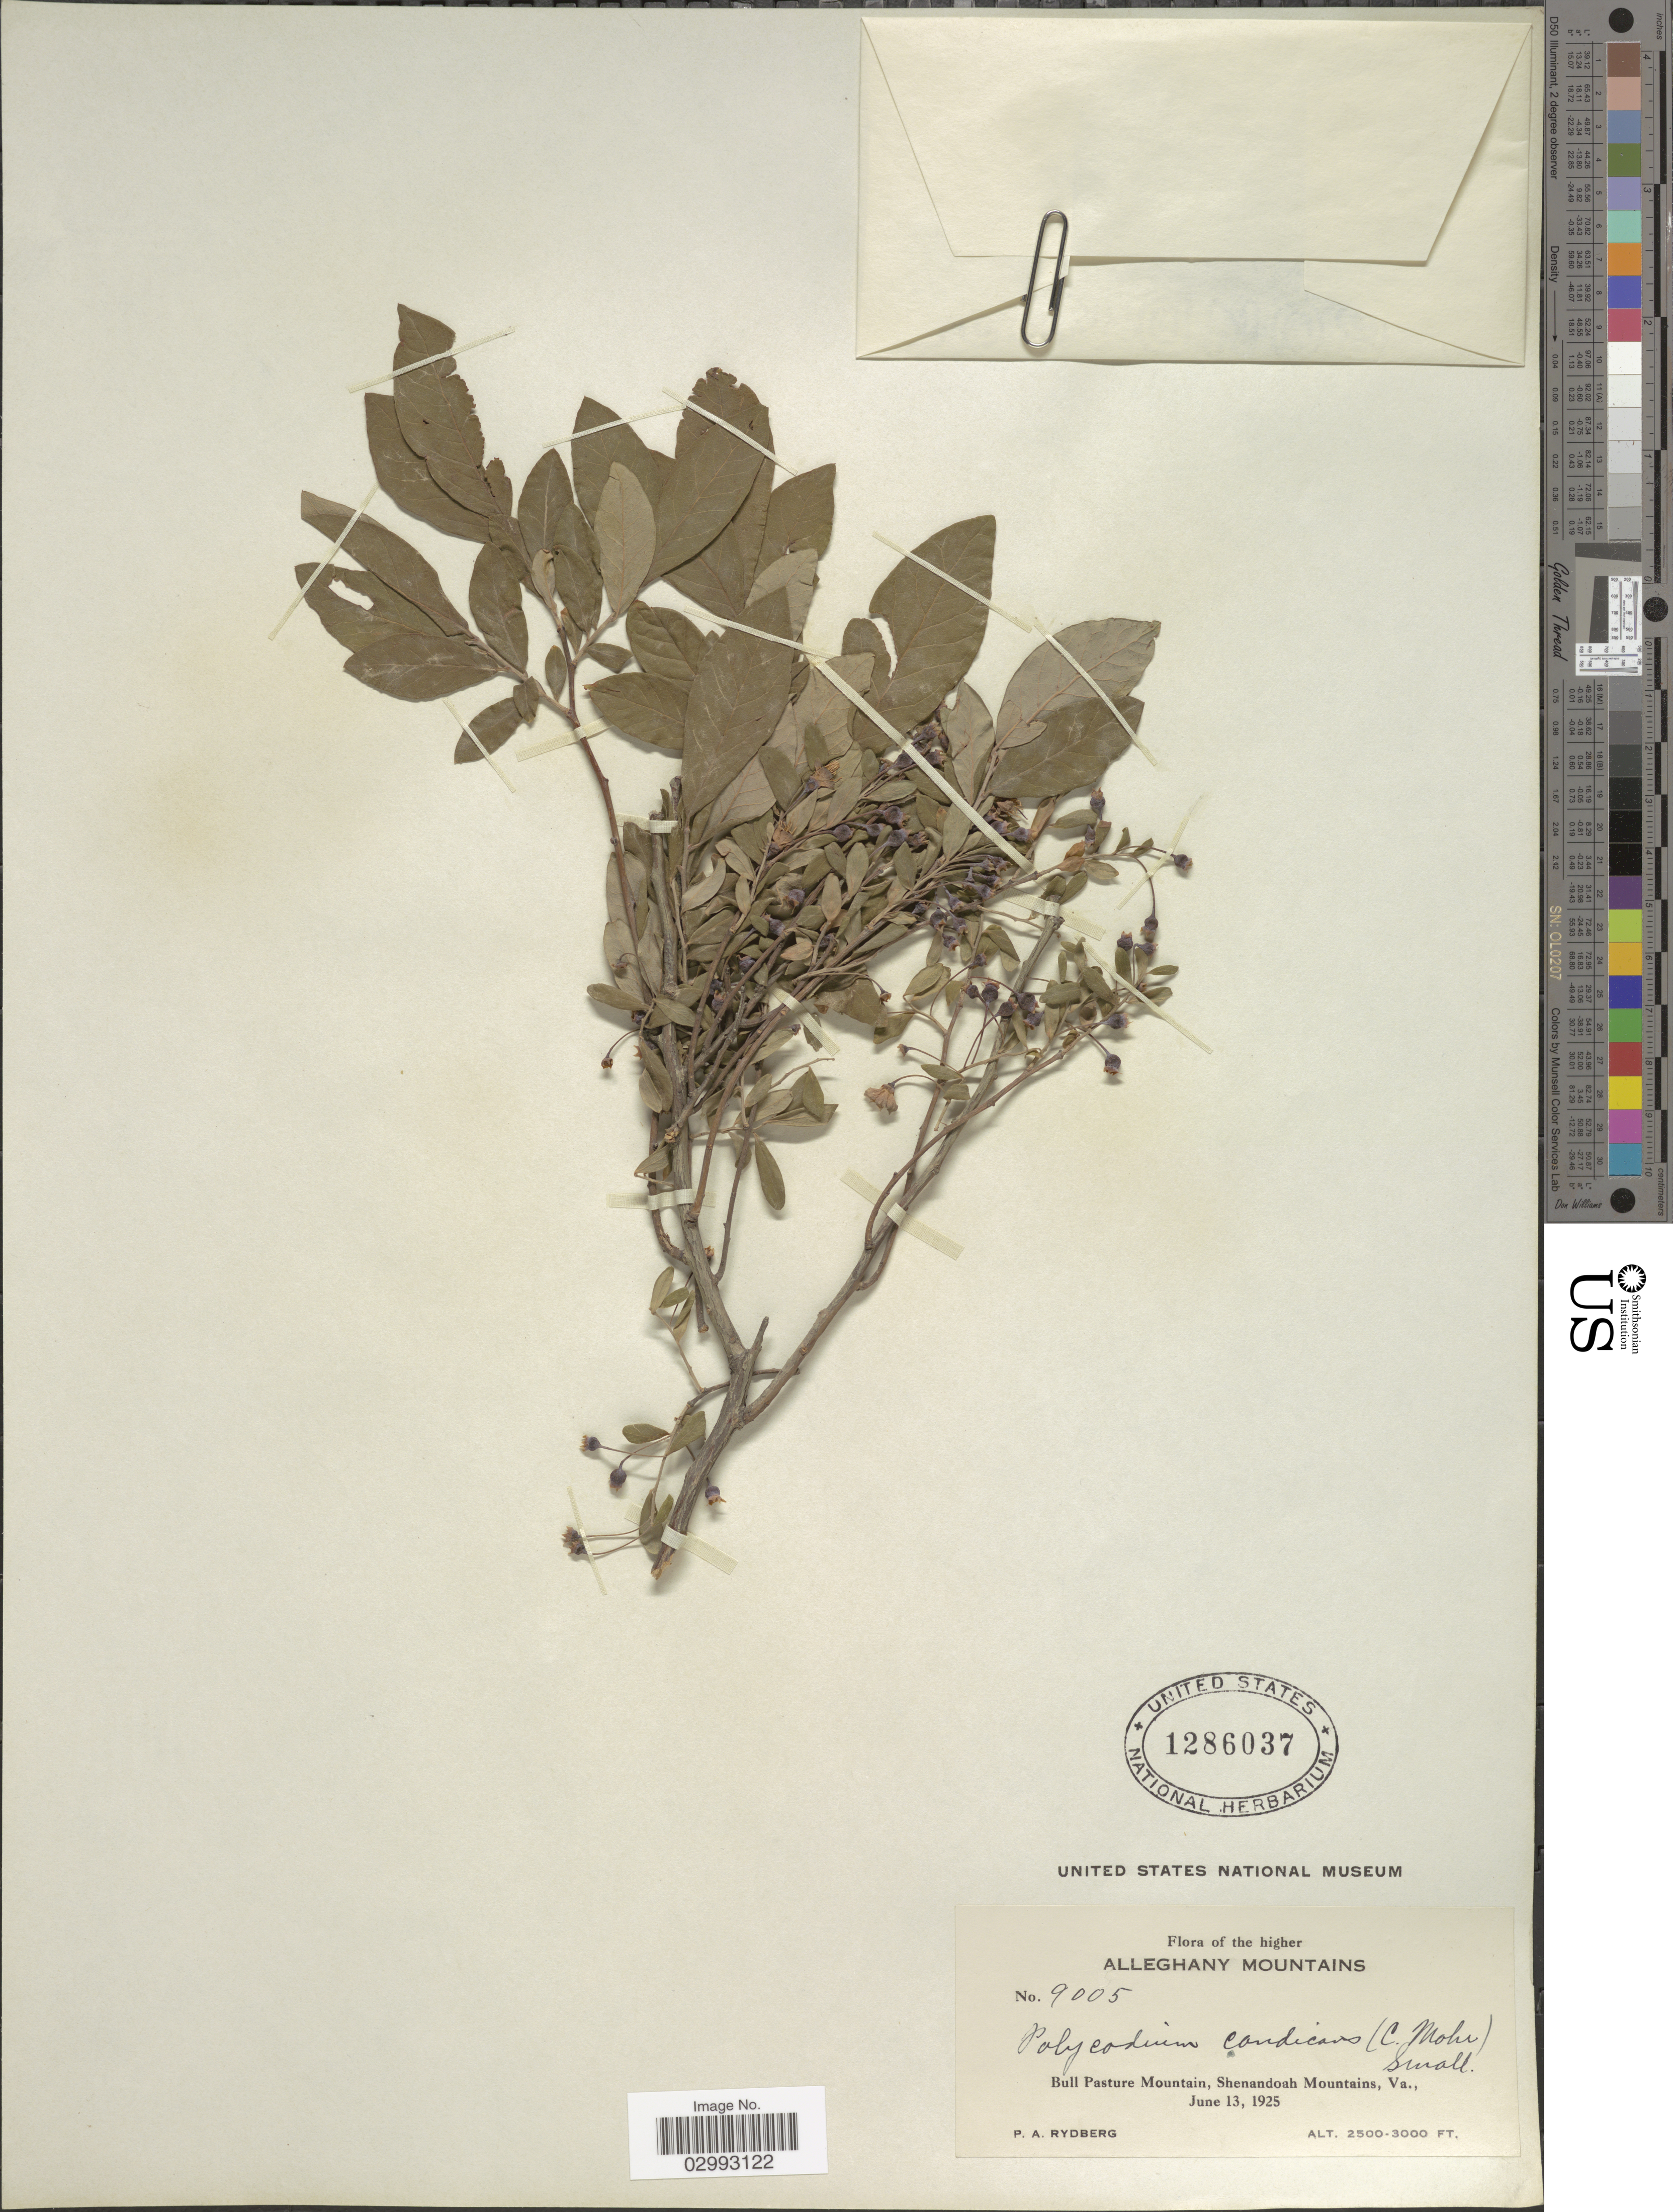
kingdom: Plantae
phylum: Tracheophyta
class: Magnoliopsida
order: Ericales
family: Ericaceae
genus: Polycodium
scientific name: Polycodium candicans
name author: (C. Mohr) Small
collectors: P. A. Rydberg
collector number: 9005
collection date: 1925-06-13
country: United States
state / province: Virginia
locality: The higher Alleghany Mountains. Bull Pasture Mountain, Shenandoah Mountains, Va.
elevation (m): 762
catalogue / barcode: US 1286037